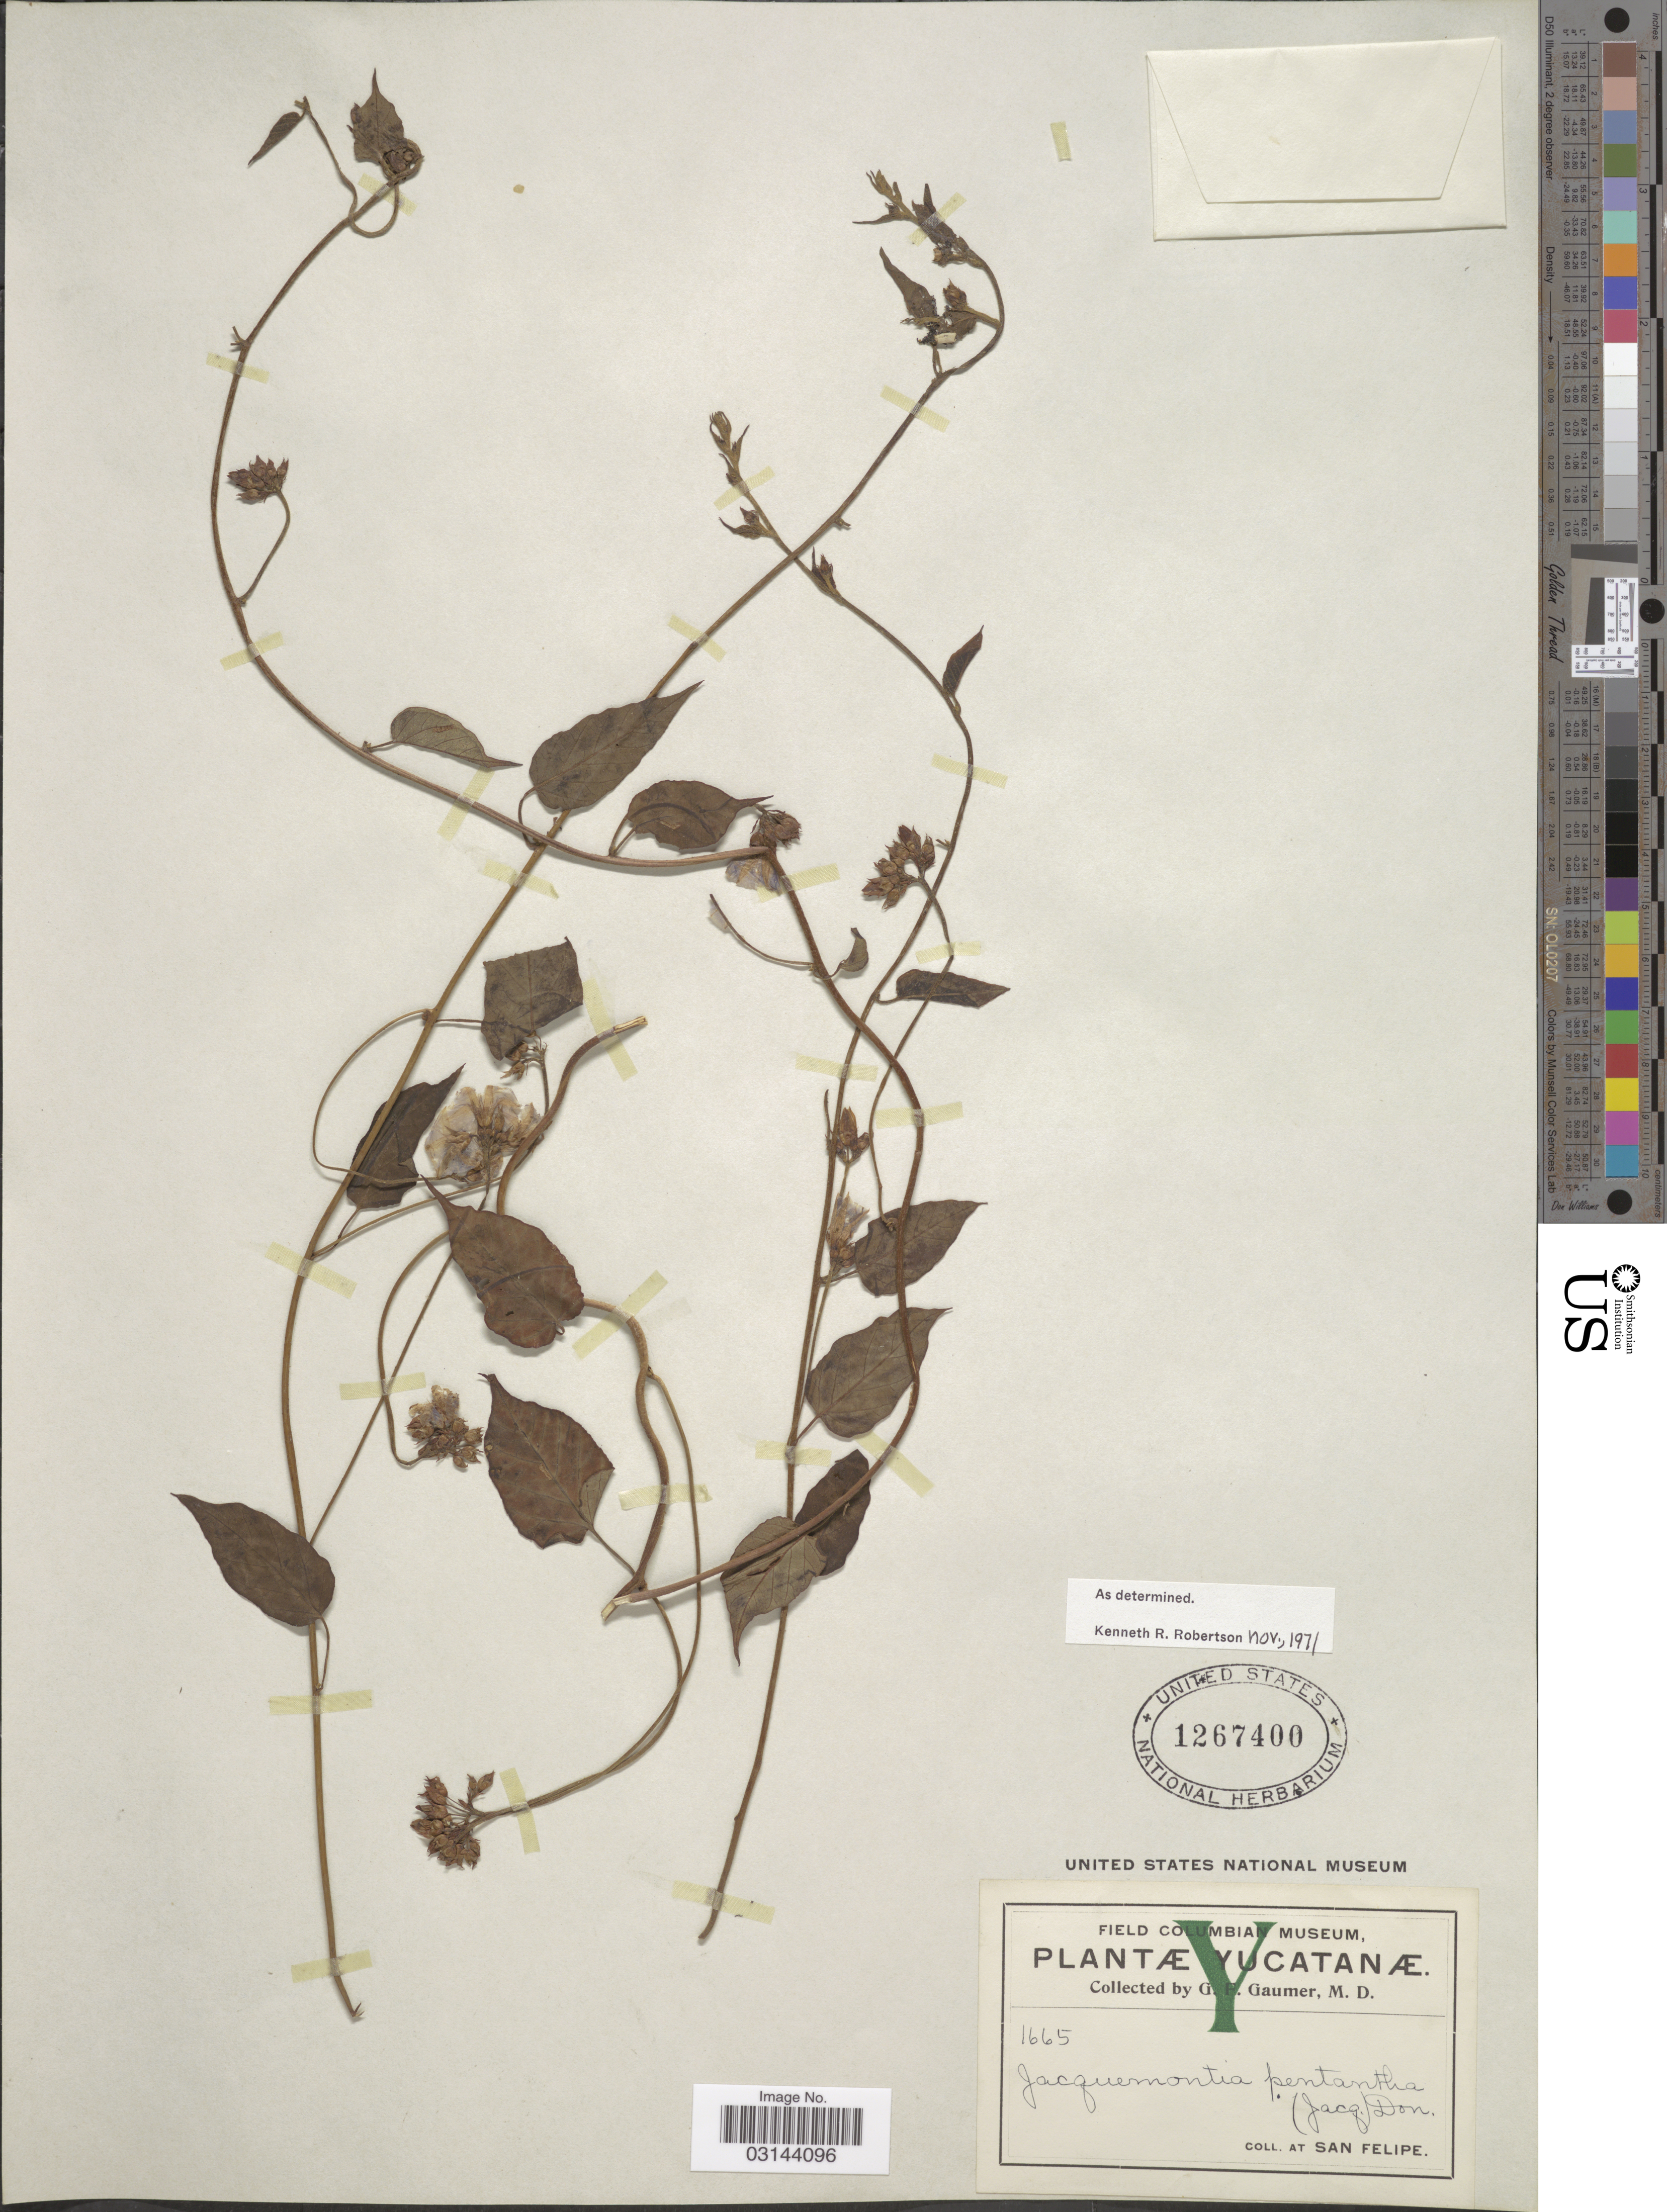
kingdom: Plantae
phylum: Tracheophyta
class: Magnoliopsida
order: Solanales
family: Convolvulaceae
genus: Jacquemontia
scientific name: Jacquemontia pentanthos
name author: (Jacq.) G. Don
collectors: G. F. Gaumer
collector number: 1665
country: Mexico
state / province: Yucatán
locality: Yucatanæ, At San Felipe.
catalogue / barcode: US 1267400